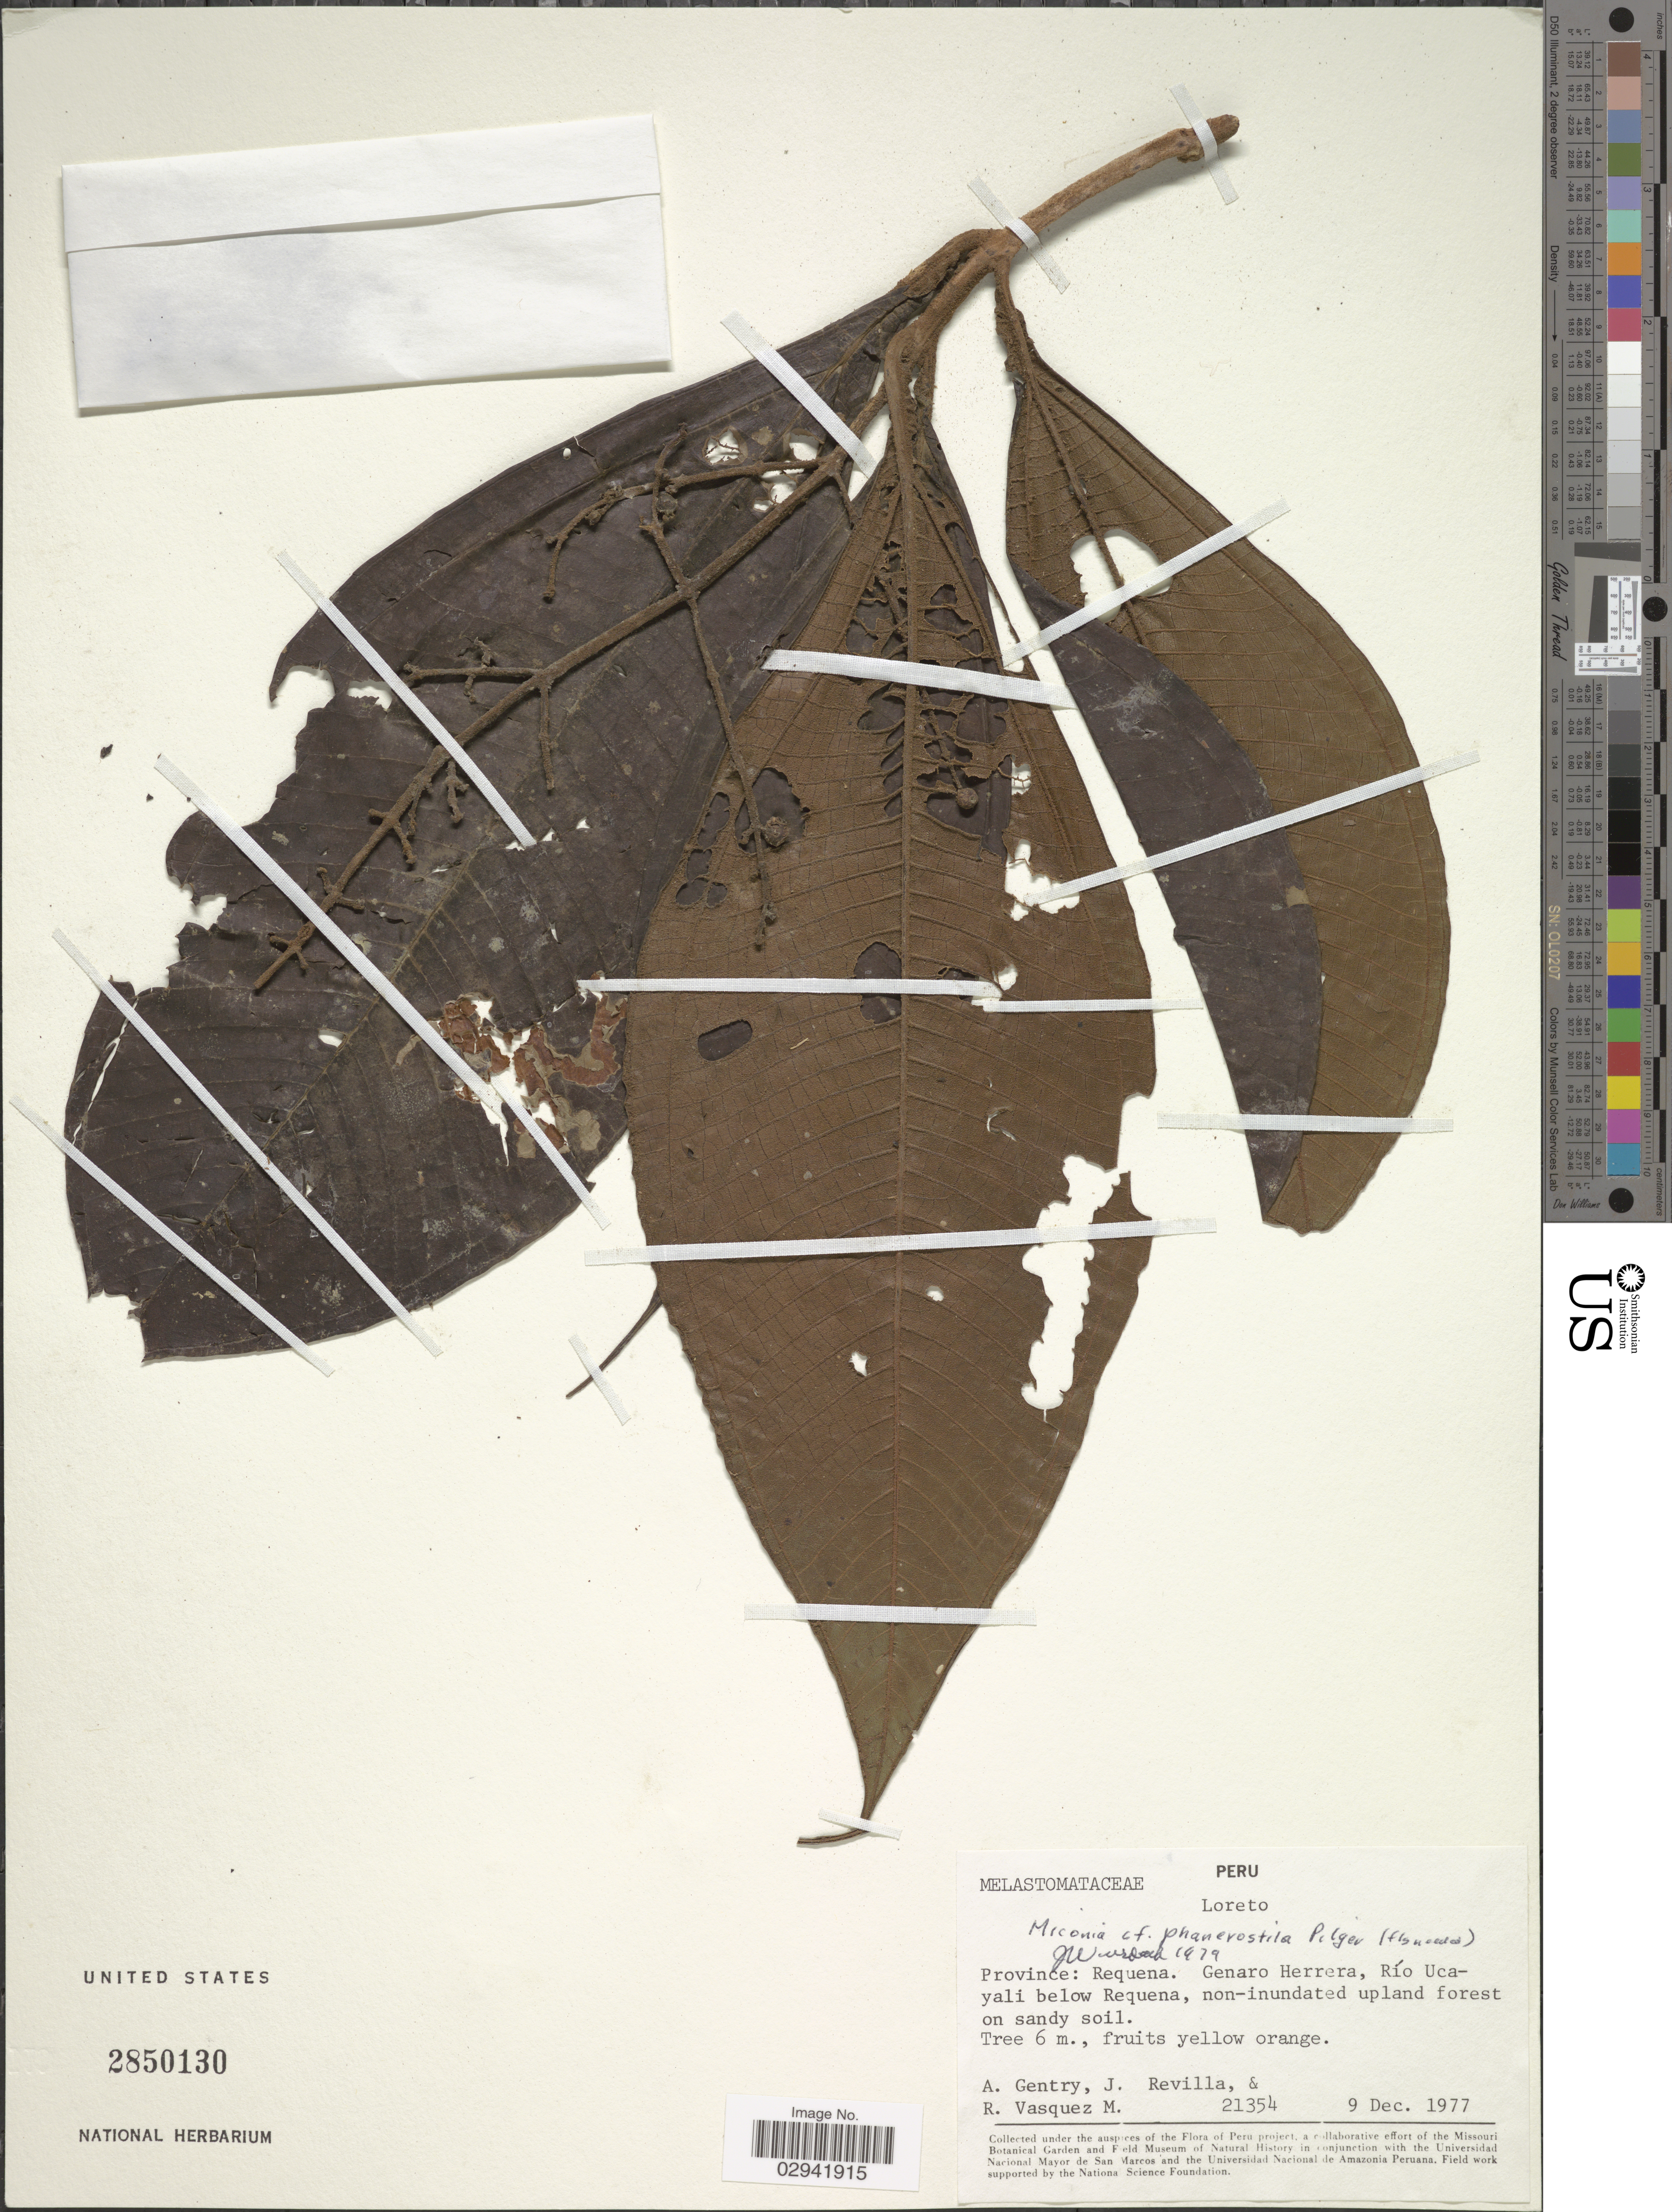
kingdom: Plantae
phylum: Tracheophyta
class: Magnoliopsida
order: Myrtales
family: Melastomataceae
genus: Miconia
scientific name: Miconia phanerostila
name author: Pilg.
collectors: A. H. Gentry, J. Revilla & R. Vásquez M.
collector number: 21354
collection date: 1977-12-09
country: Peru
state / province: Loreto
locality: Province: Requena. Genaro Herrera, Río Ucayali below Requena.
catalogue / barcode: US 2850130